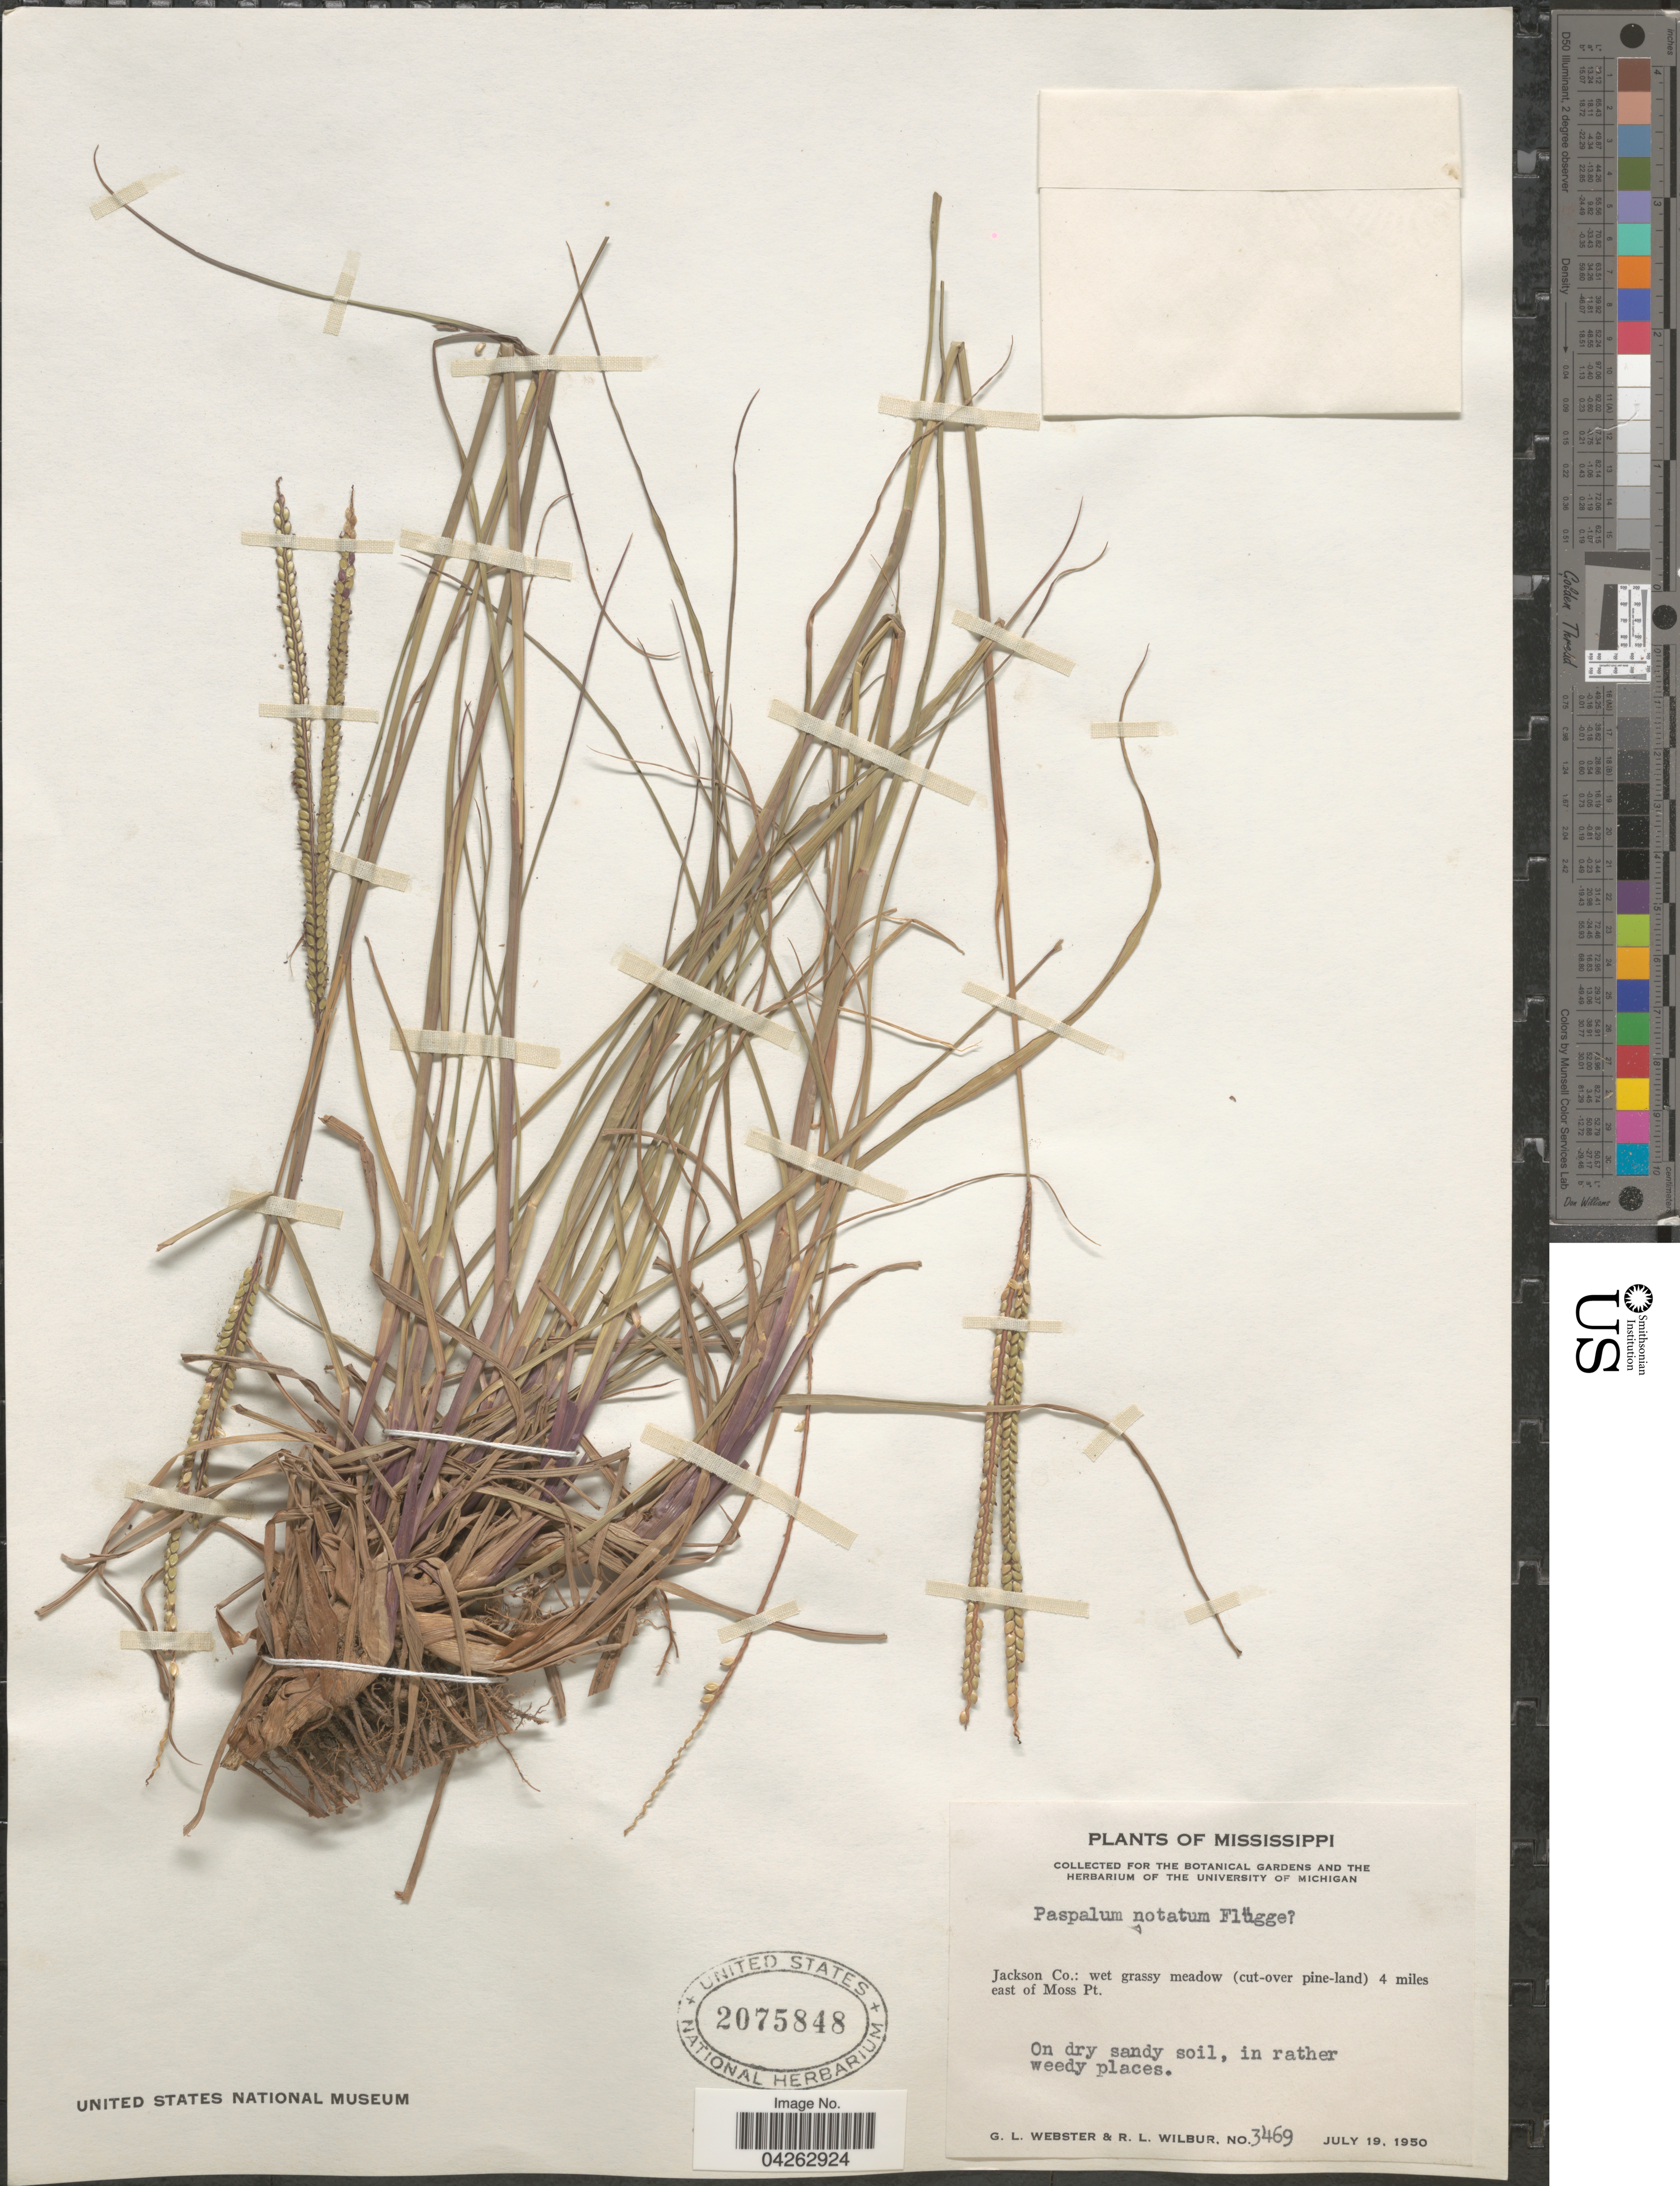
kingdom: Plantae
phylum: Tracheophyta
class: Liliopsida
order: Poales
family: Poaceae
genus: Paspalum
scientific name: Paspalum notatum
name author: Flüggé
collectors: G. L. Webster & R. L. Wilbur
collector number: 3469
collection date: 1950-07-19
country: United States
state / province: Mississippi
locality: Jackson Co.: 4 miles east of Moss Pt.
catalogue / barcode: US 2075848